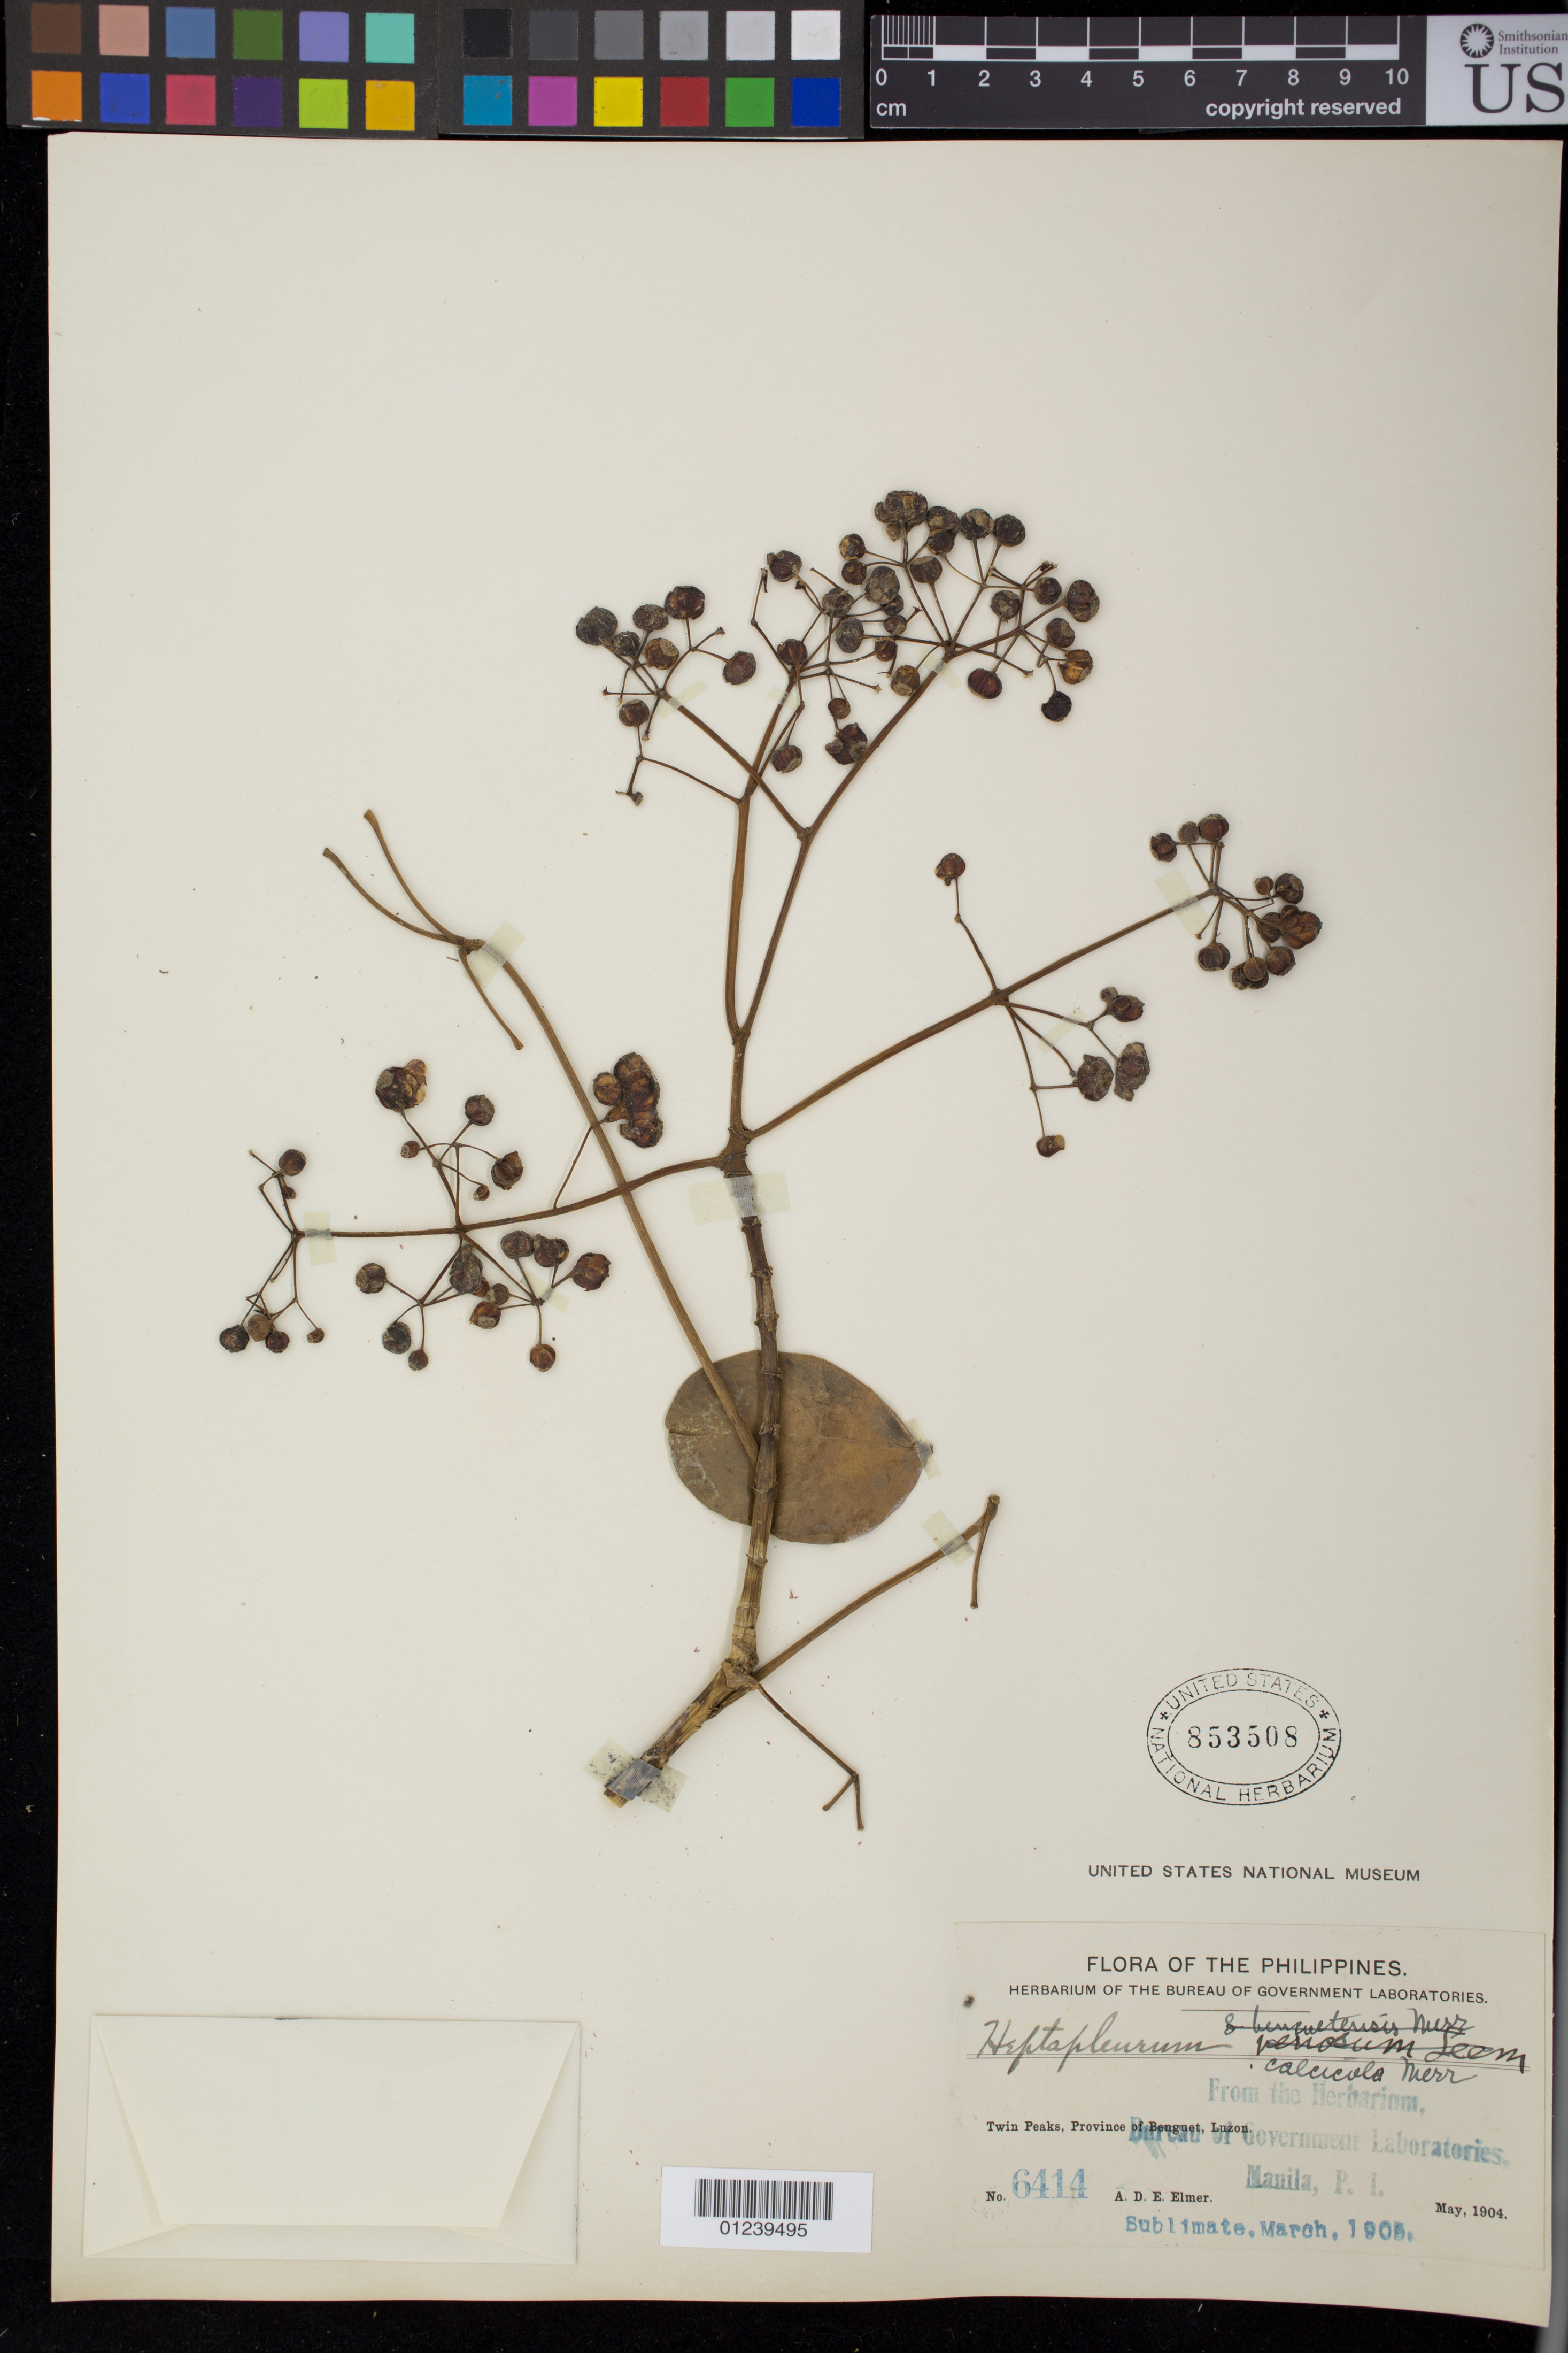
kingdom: Plantae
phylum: Tracheophyta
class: Magnoliopsida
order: Apiales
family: Araliaceae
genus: Schefflera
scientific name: Schefflera odorata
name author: (Blanco) Merr. & Rolfe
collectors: A. D. E. Elmer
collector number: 6414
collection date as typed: May 1904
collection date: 1904-05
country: Philippines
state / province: Cordillera (Administrative Region)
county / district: Benguet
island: Luzon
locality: Twin peaks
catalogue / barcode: US 853508